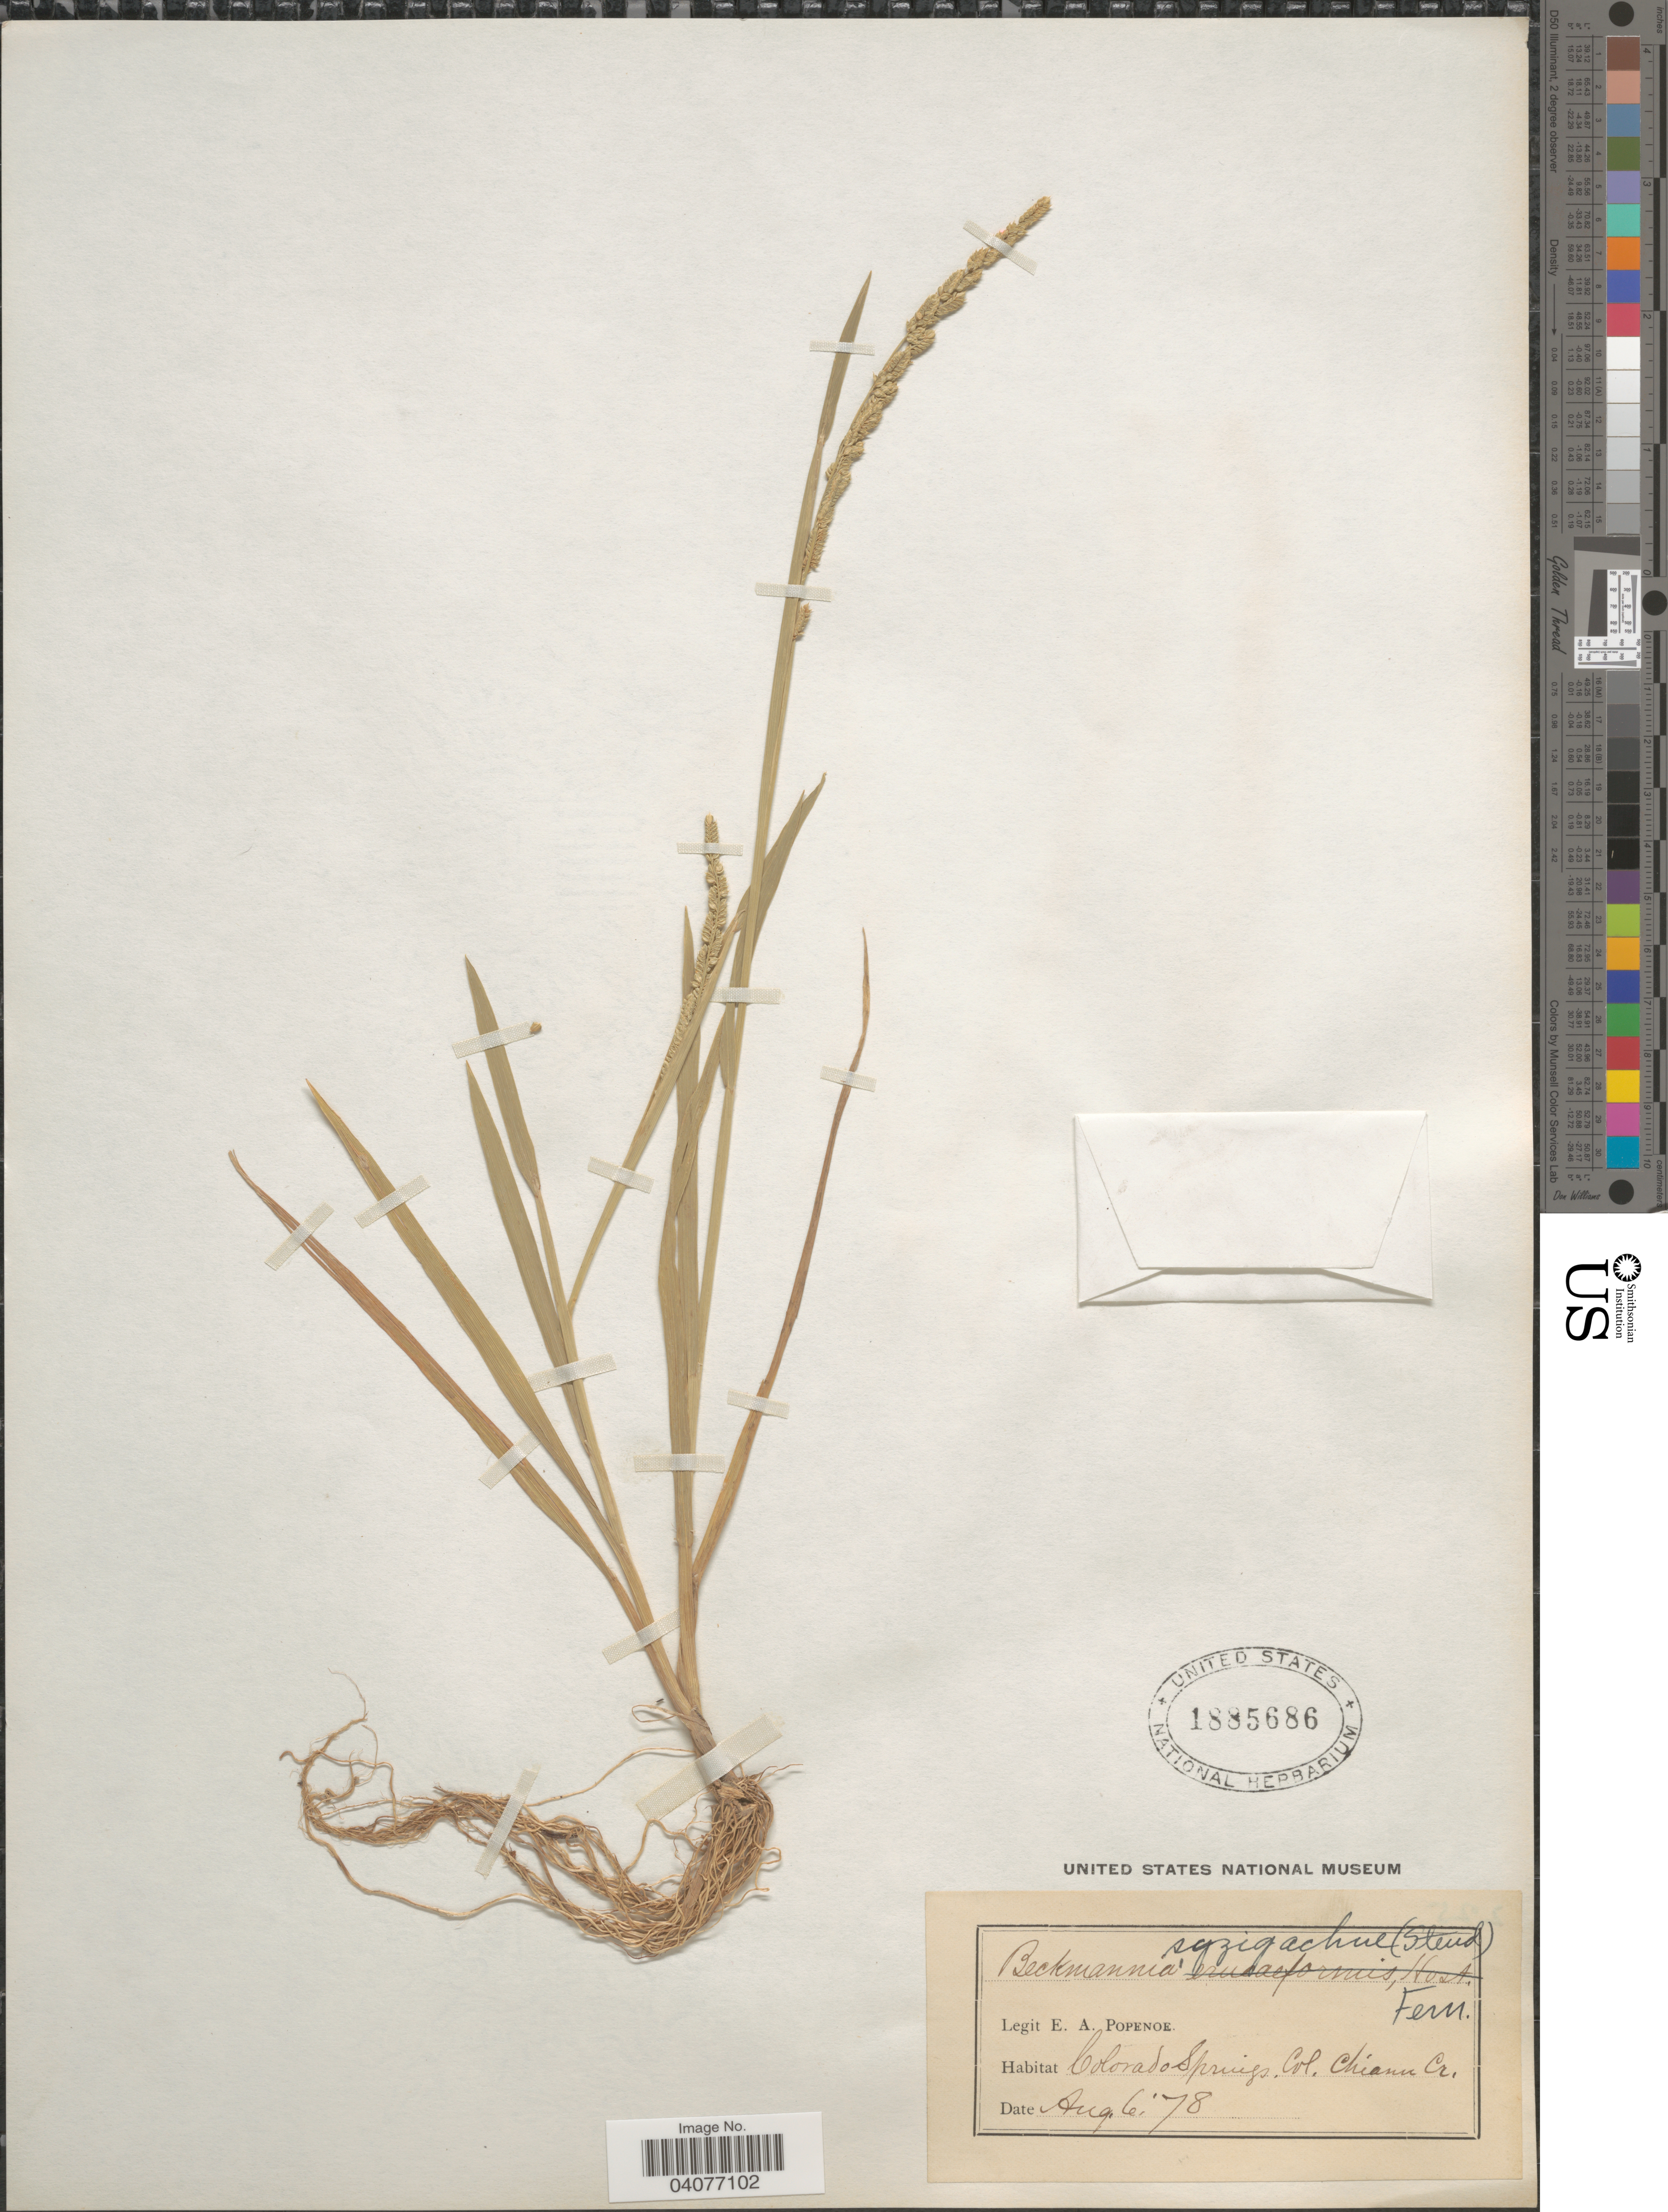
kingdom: Plantae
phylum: Tracheophyta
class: Liliopsida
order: Poales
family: Poaceae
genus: Beckmannia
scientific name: Beckmannia syzigachne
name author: (Steud.) Fernald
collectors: E. A. Popenoe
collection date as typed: Transcribed d/m/y: 6/8/78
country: United States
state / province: Colorado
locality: Colorado Springs. Chiann Cr.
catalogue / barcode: US 1885686